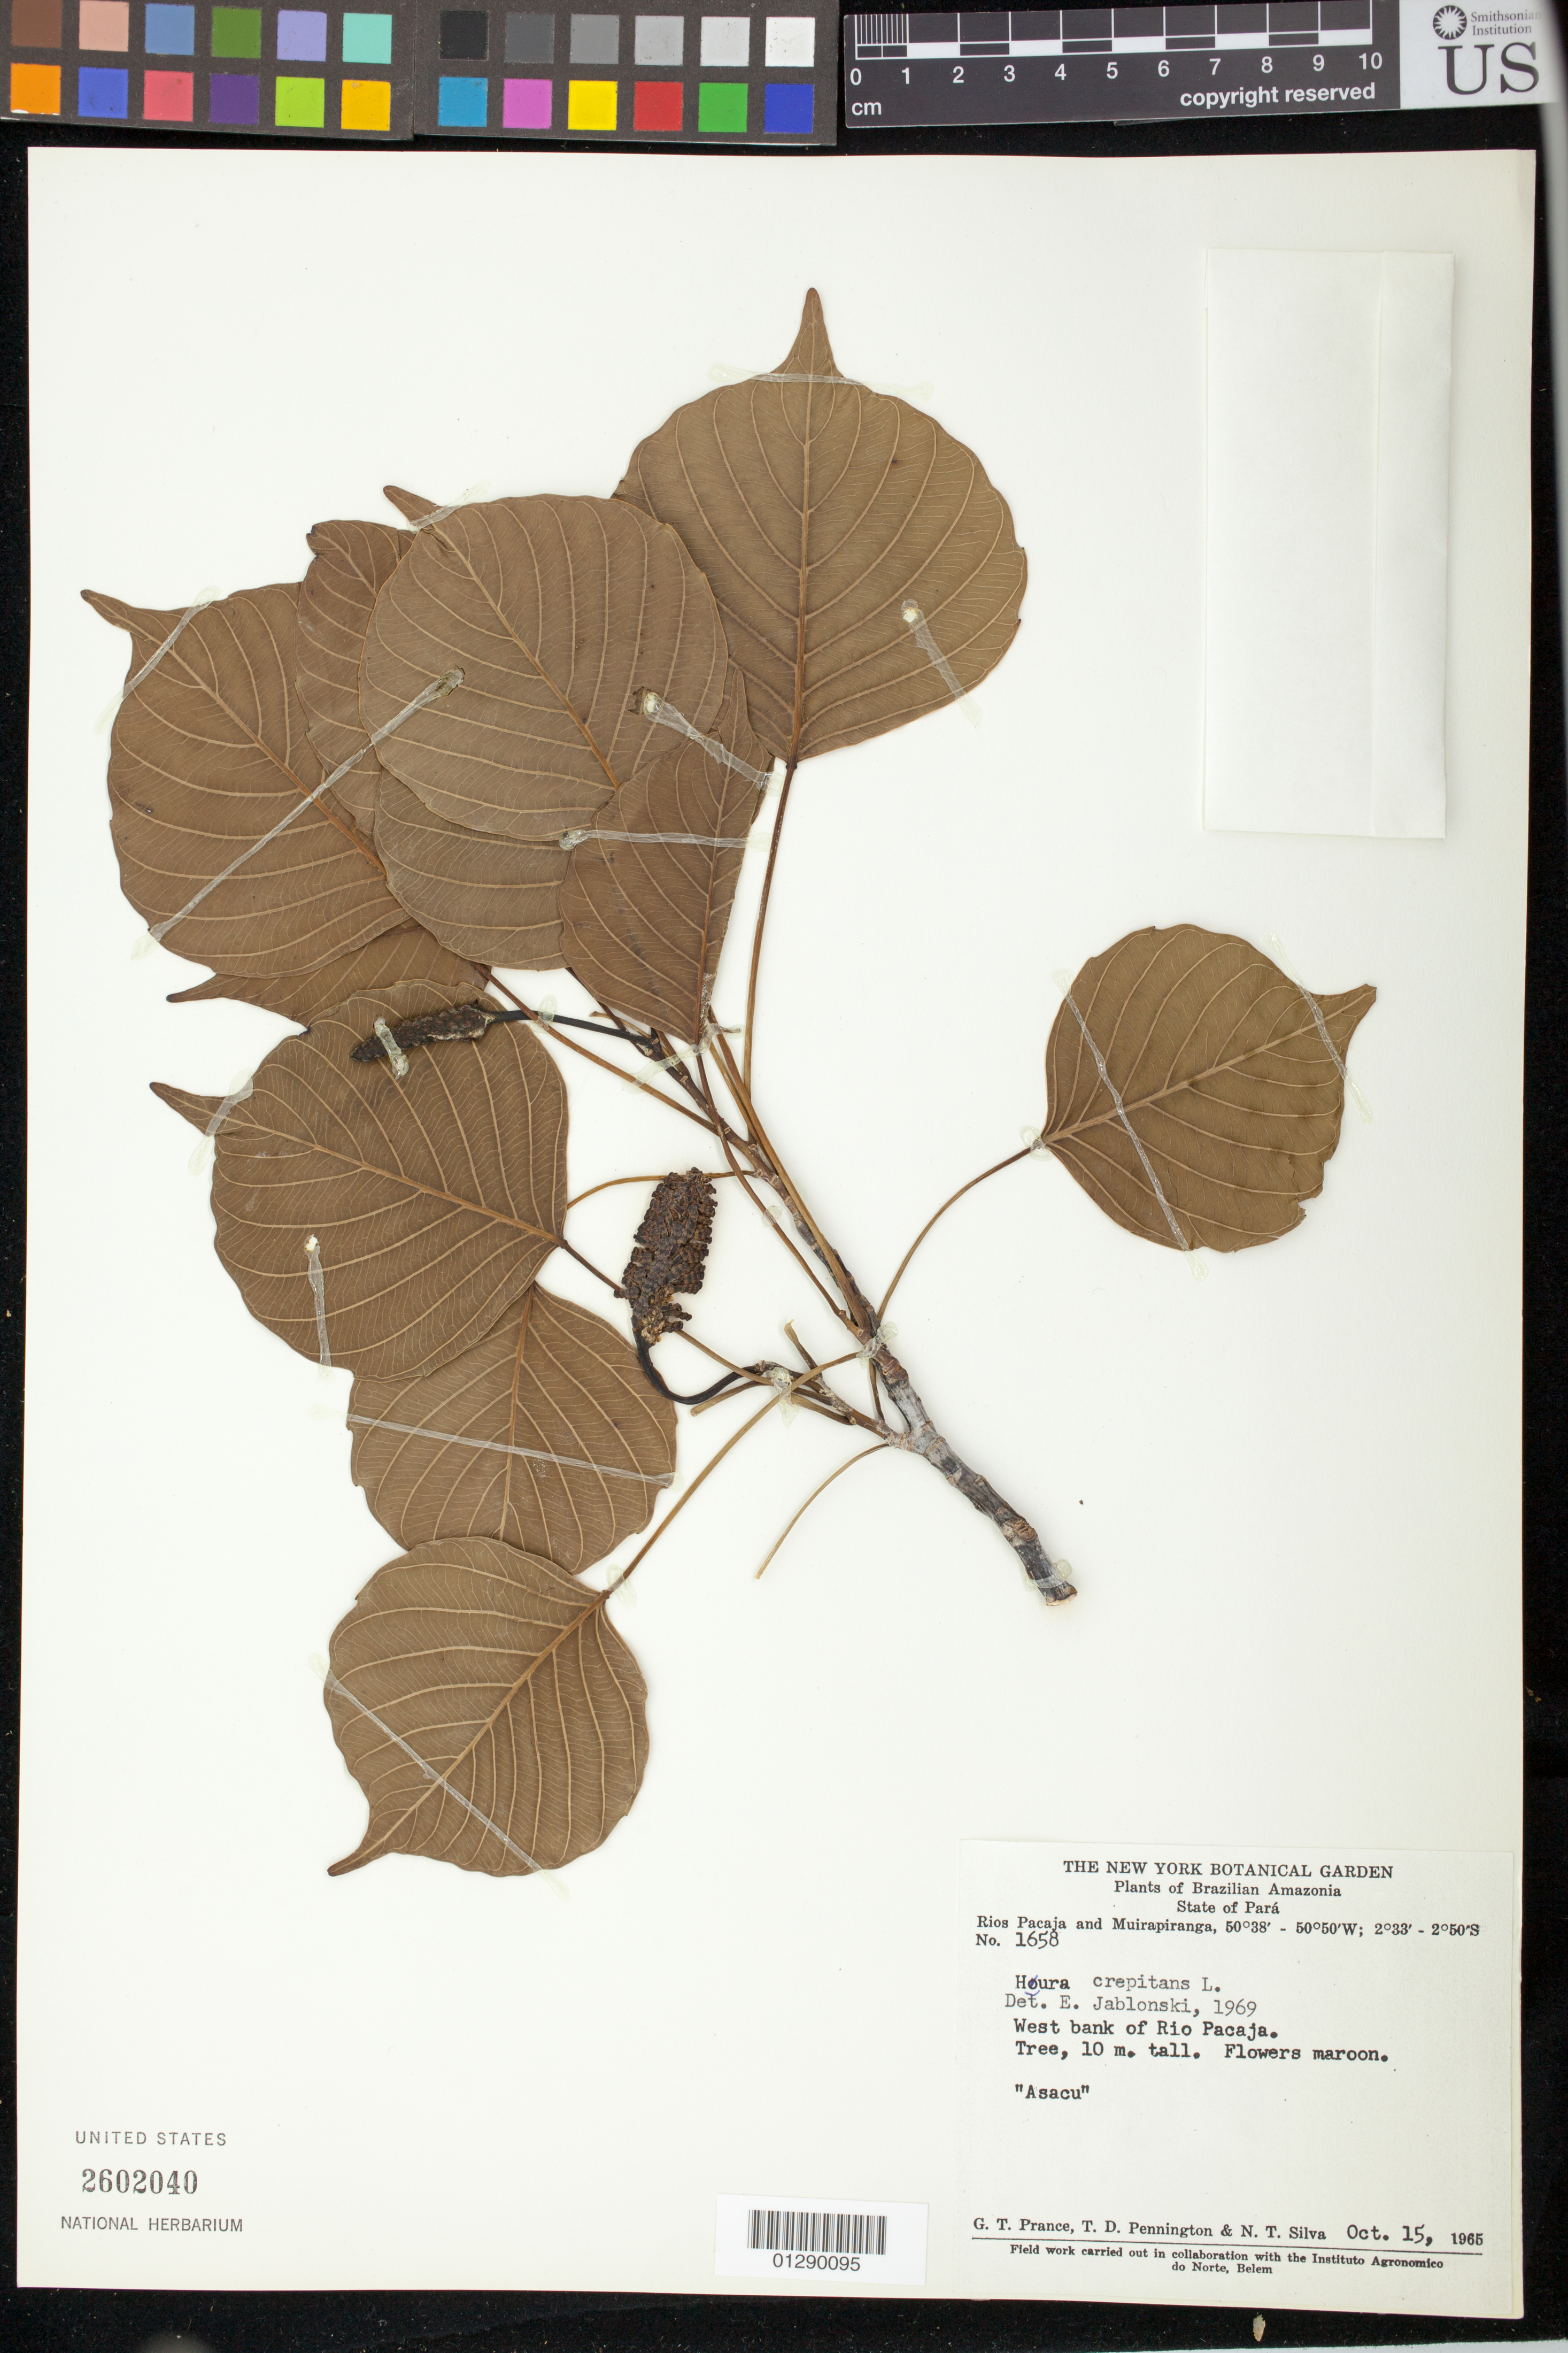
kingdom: Plantae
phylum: Tracheophyta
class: Magnoliopsida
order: Malpighiales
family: Euphorbiaceae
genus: Hura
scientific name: Hura crepitans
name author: L.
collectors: G. T. Prance, T. D. Pennington & N. T. Silva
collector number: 1658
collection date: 1965-10-15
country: Brazil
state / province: Pará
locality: Rios Pacaja and Muirapiranga. West bank of Rio Pacaja.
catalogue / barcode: US 2602040